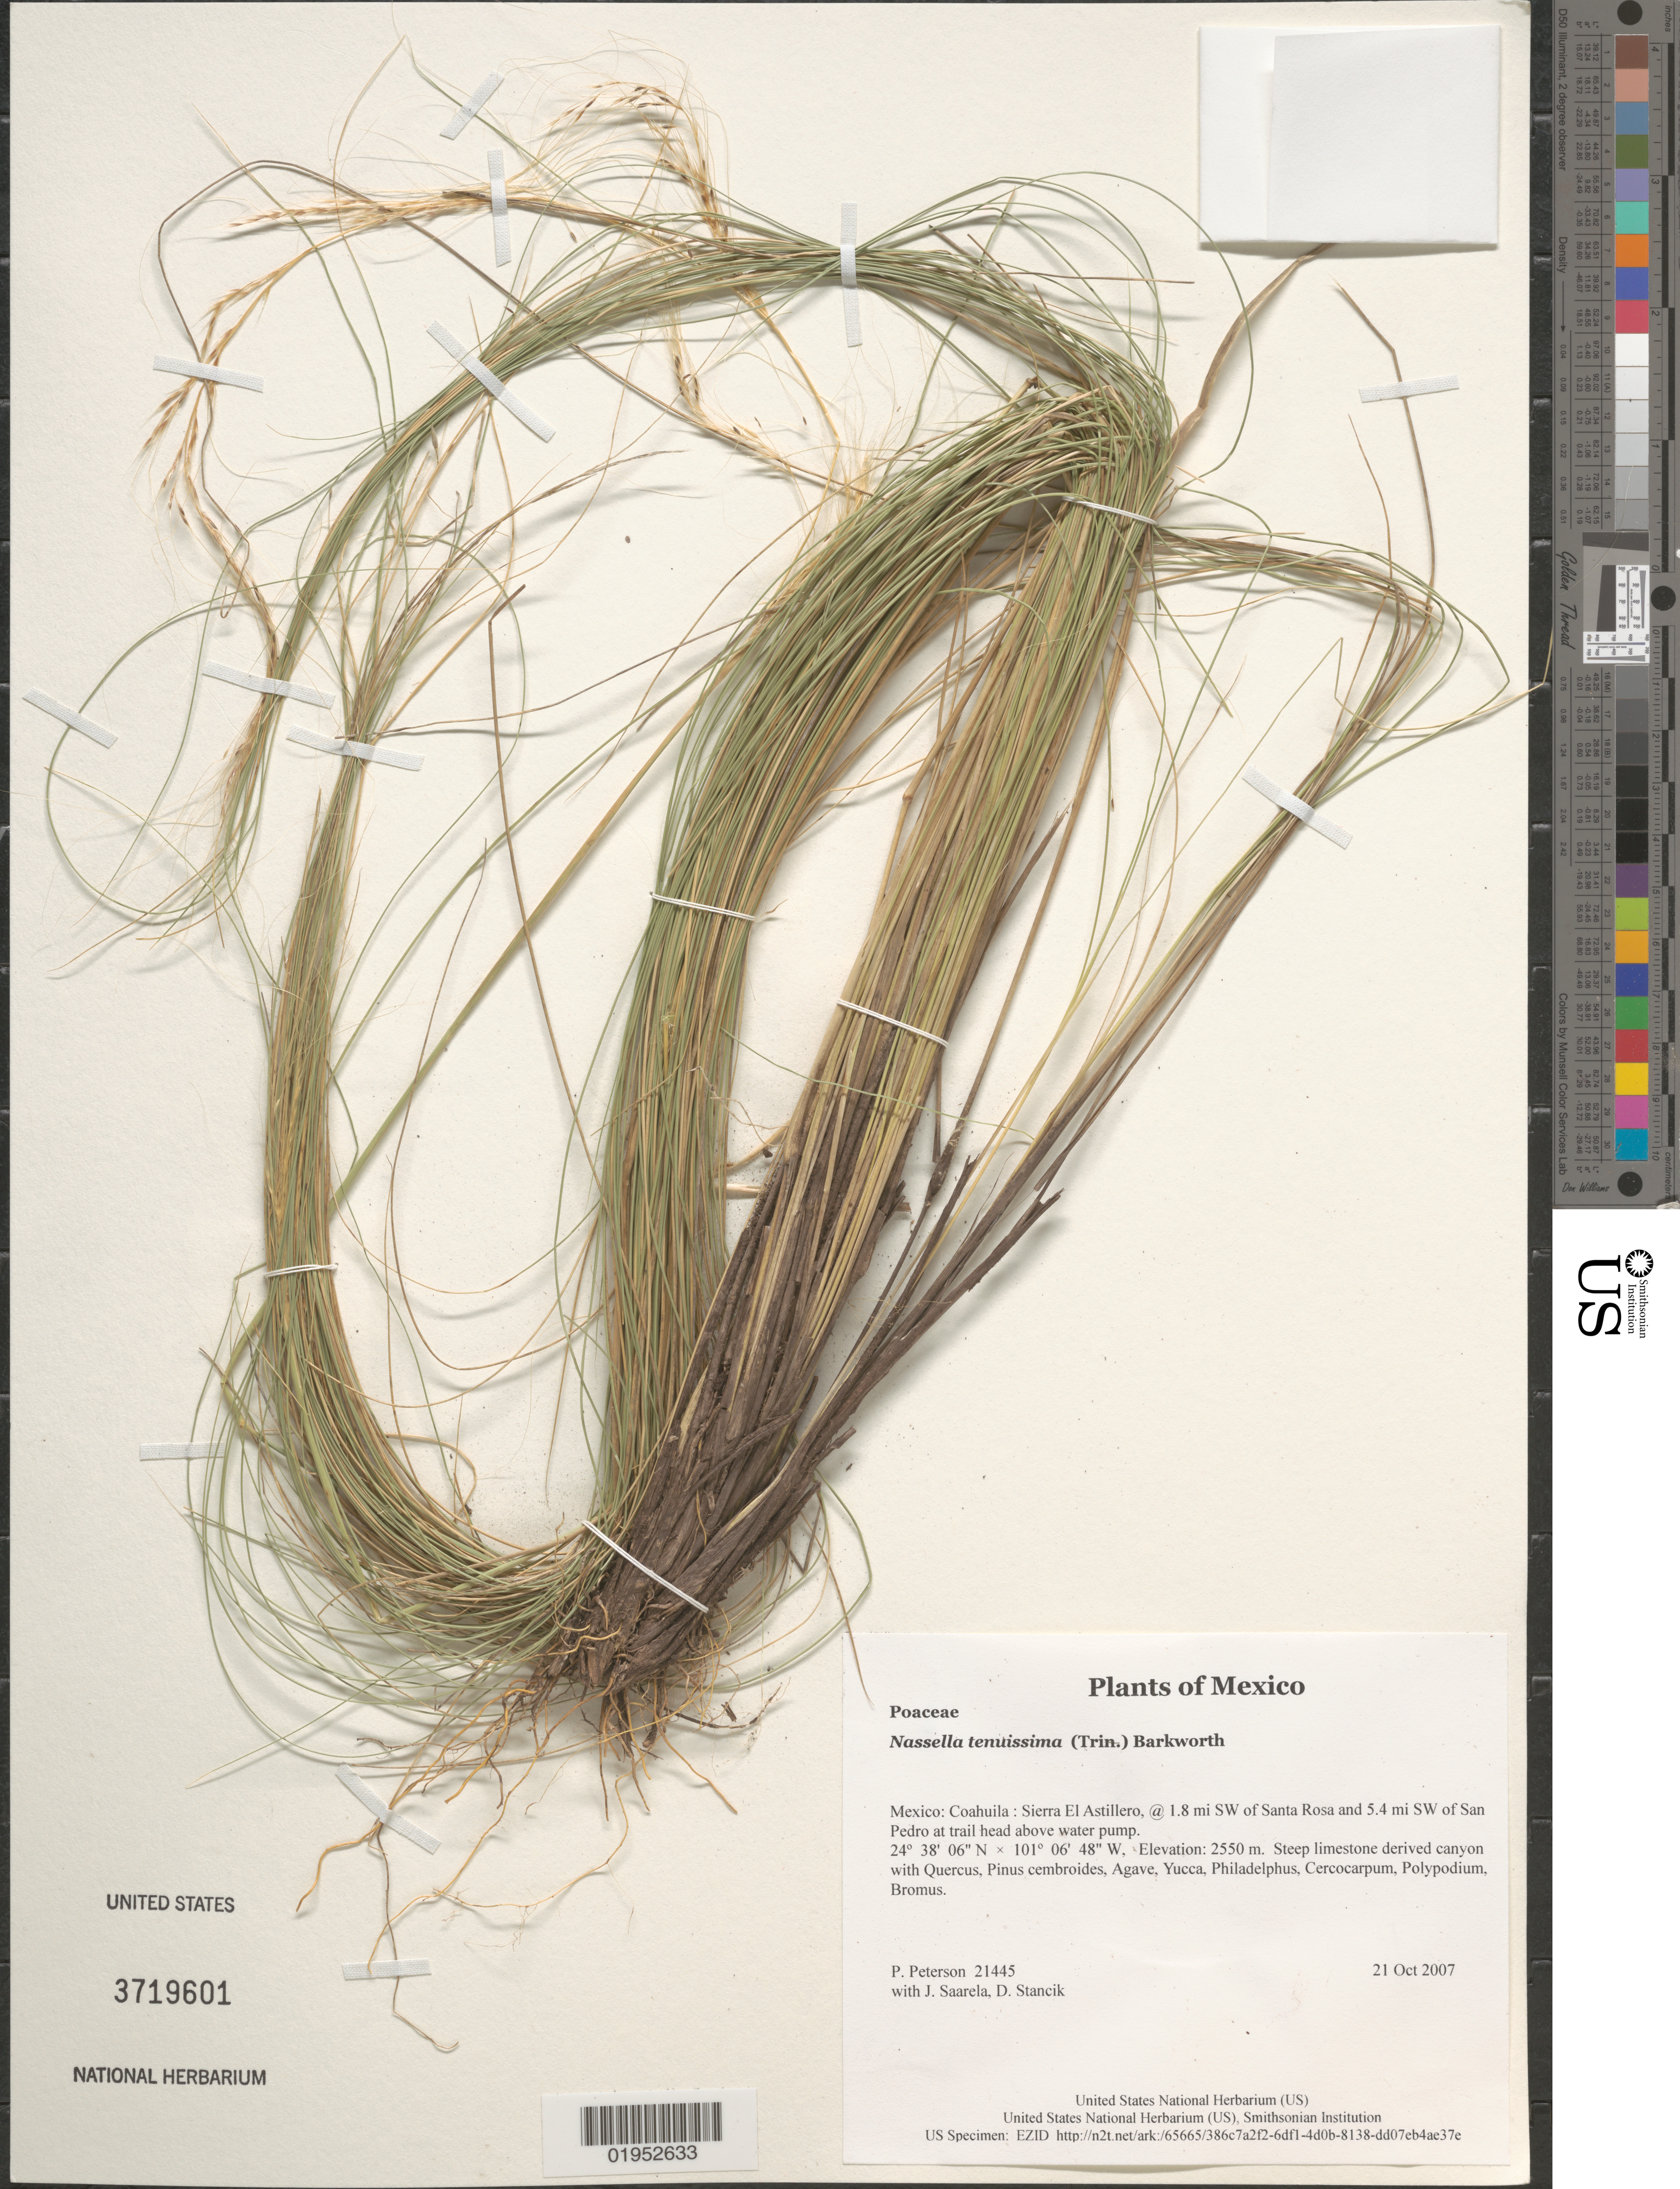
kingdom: Plantae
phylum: Tracheophyta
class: Liliopsida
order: Poales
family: Poaceae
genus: Nassella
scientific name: Nassella tenuissima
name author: (Trin.) Barkworth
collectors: P. M. Peterson, J. Saarela & D. Stancik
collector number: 21445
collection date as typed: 21 Oct 2007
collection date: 2007-10-21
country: Mexico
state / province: Coahuila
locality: Sierra El Astillero, @ 1.8 mi SW of Santa Rosa and 5.4 mi SW of San Pedro at trail head above water pump.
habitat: Steep limestone derived canyon with Quercus, Pinus cembroides, Agave, Yucca, Philadelphus, Cercocarpum, Polypodium, Bromus.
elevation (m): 2550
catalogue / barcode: US 3719601